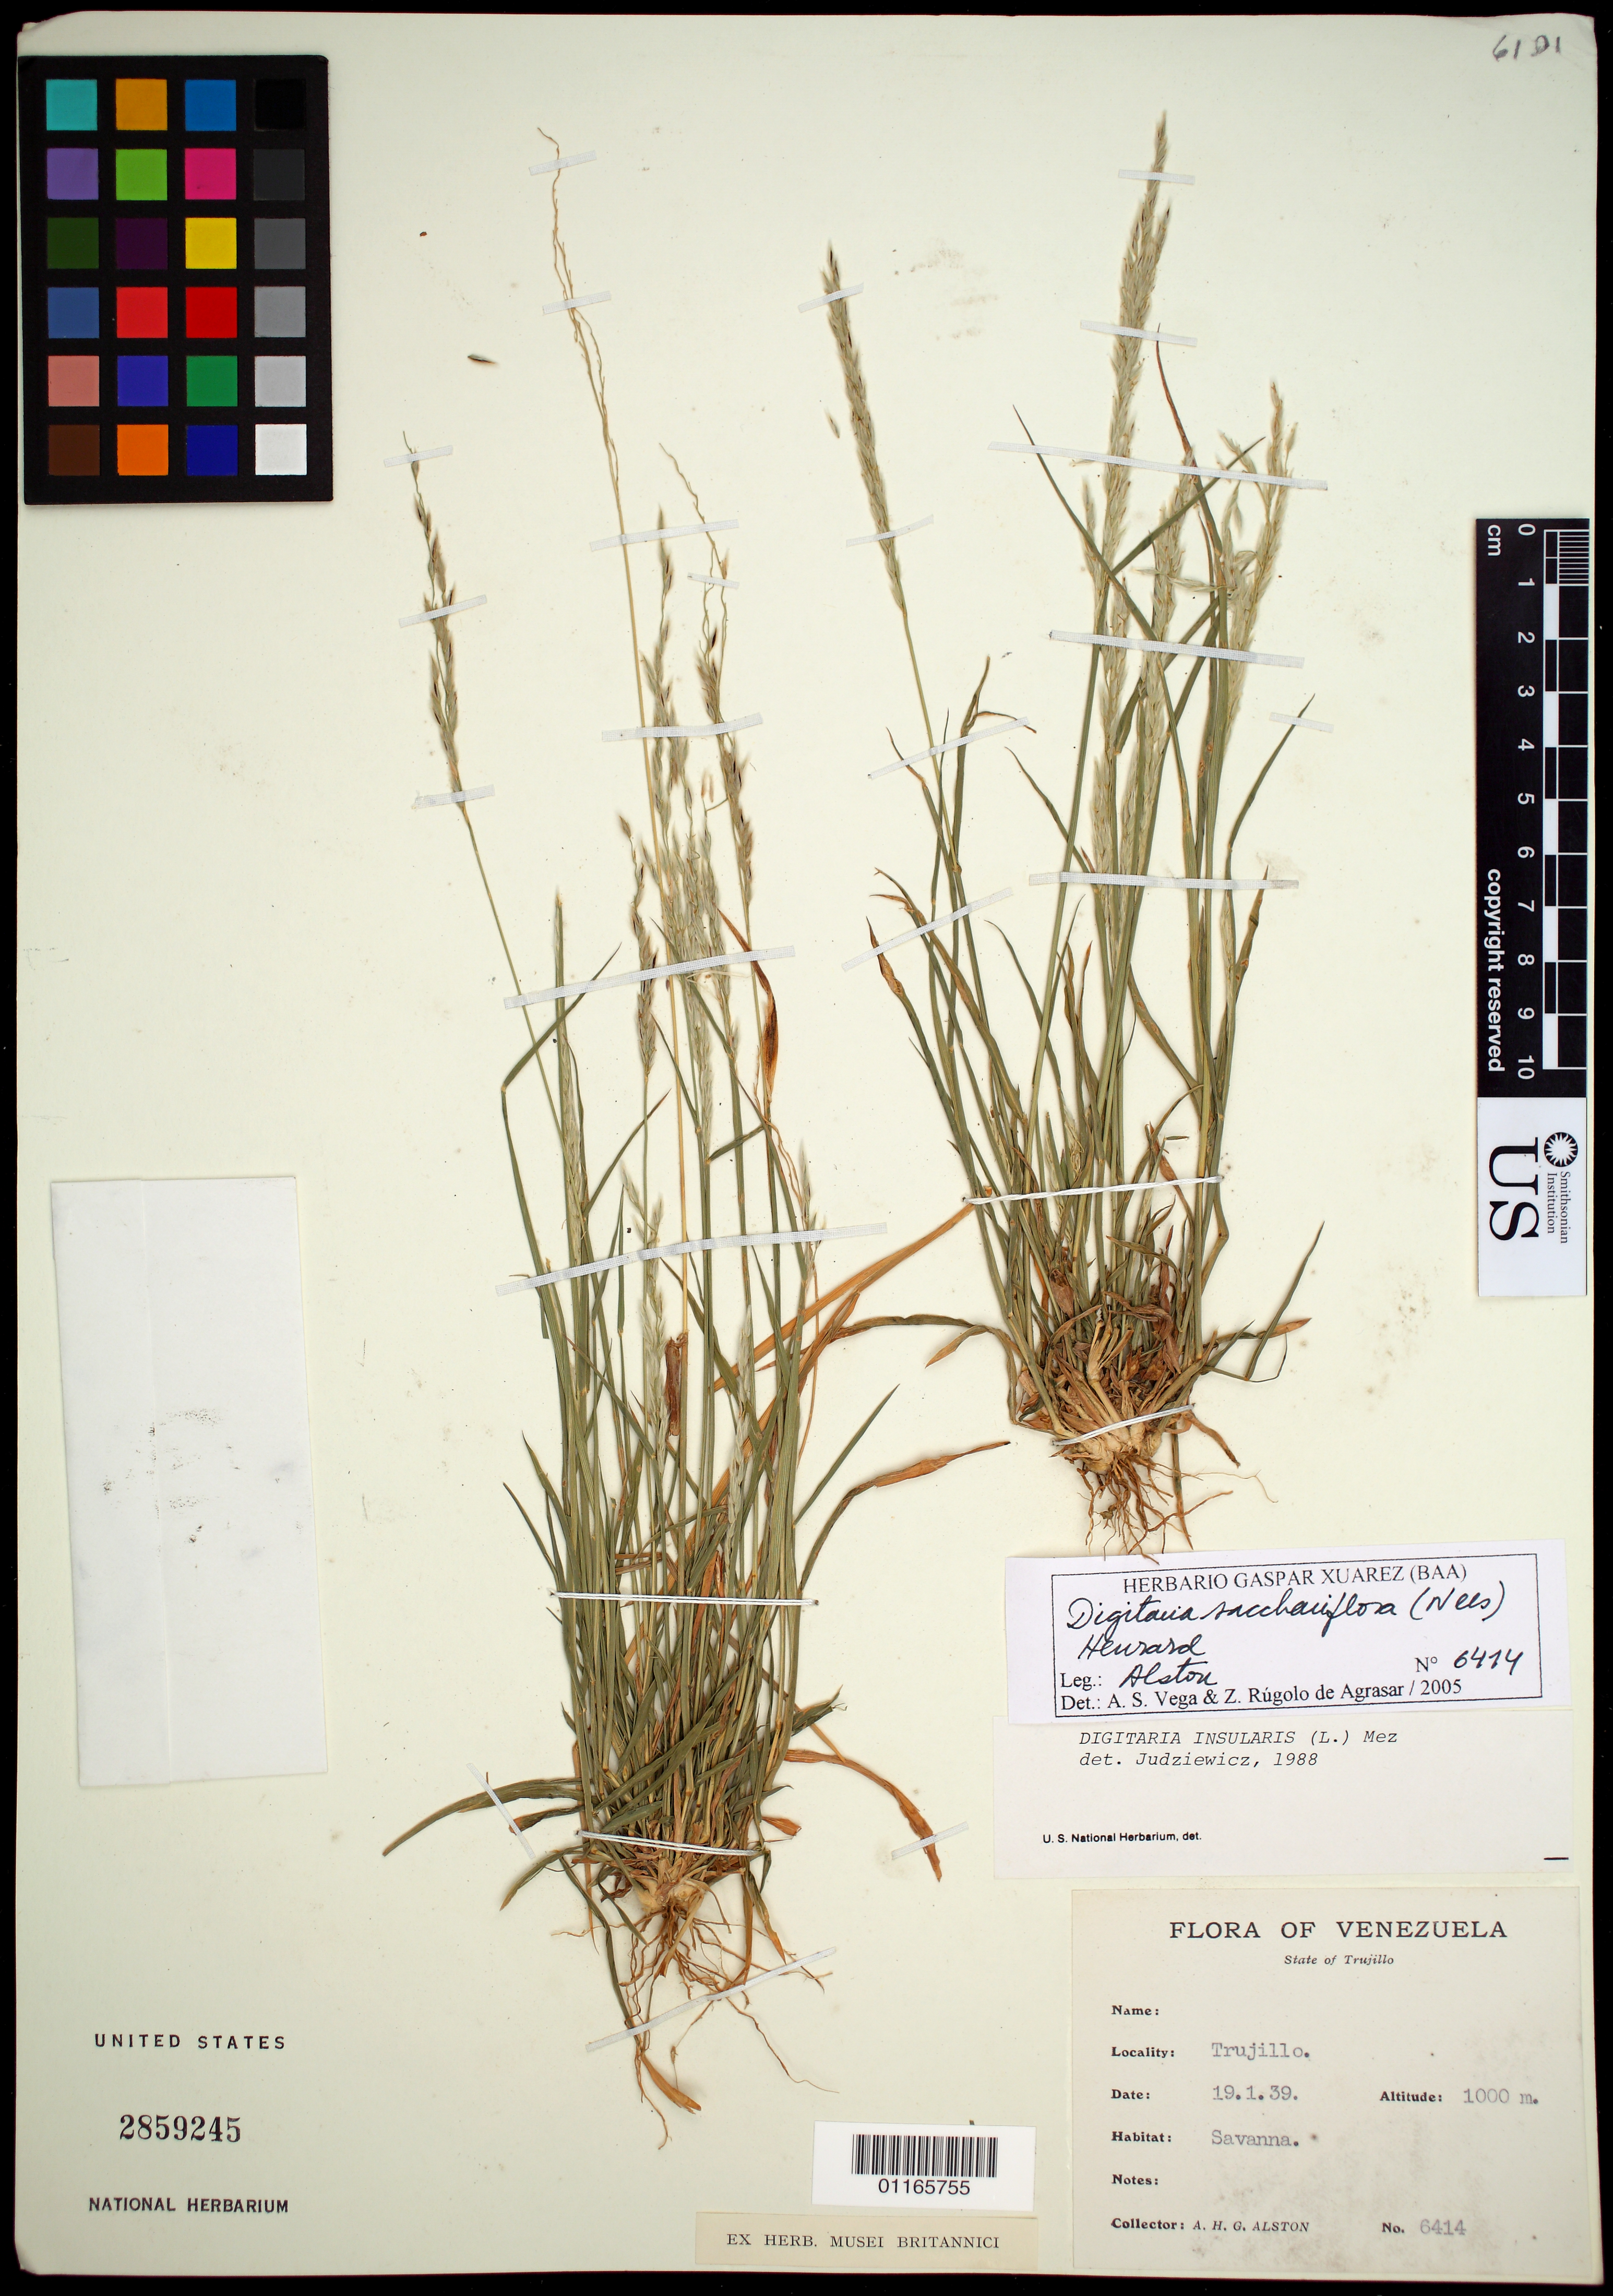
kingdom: Plantae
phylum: Tracheophyta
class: Liliopsida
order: Poales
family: Poaceae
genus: Digitaria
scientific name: Digitaria sacchariflora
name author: (Nees) Henr.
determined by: Vega, A. S.; Rúgolo de Agrasar, Z. E.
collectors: A. H. Alston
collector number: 6414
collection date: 1939-01-19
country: Venezuela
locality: Trujillo.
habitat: Savanna.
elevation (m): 1000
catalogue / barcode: US 2859245